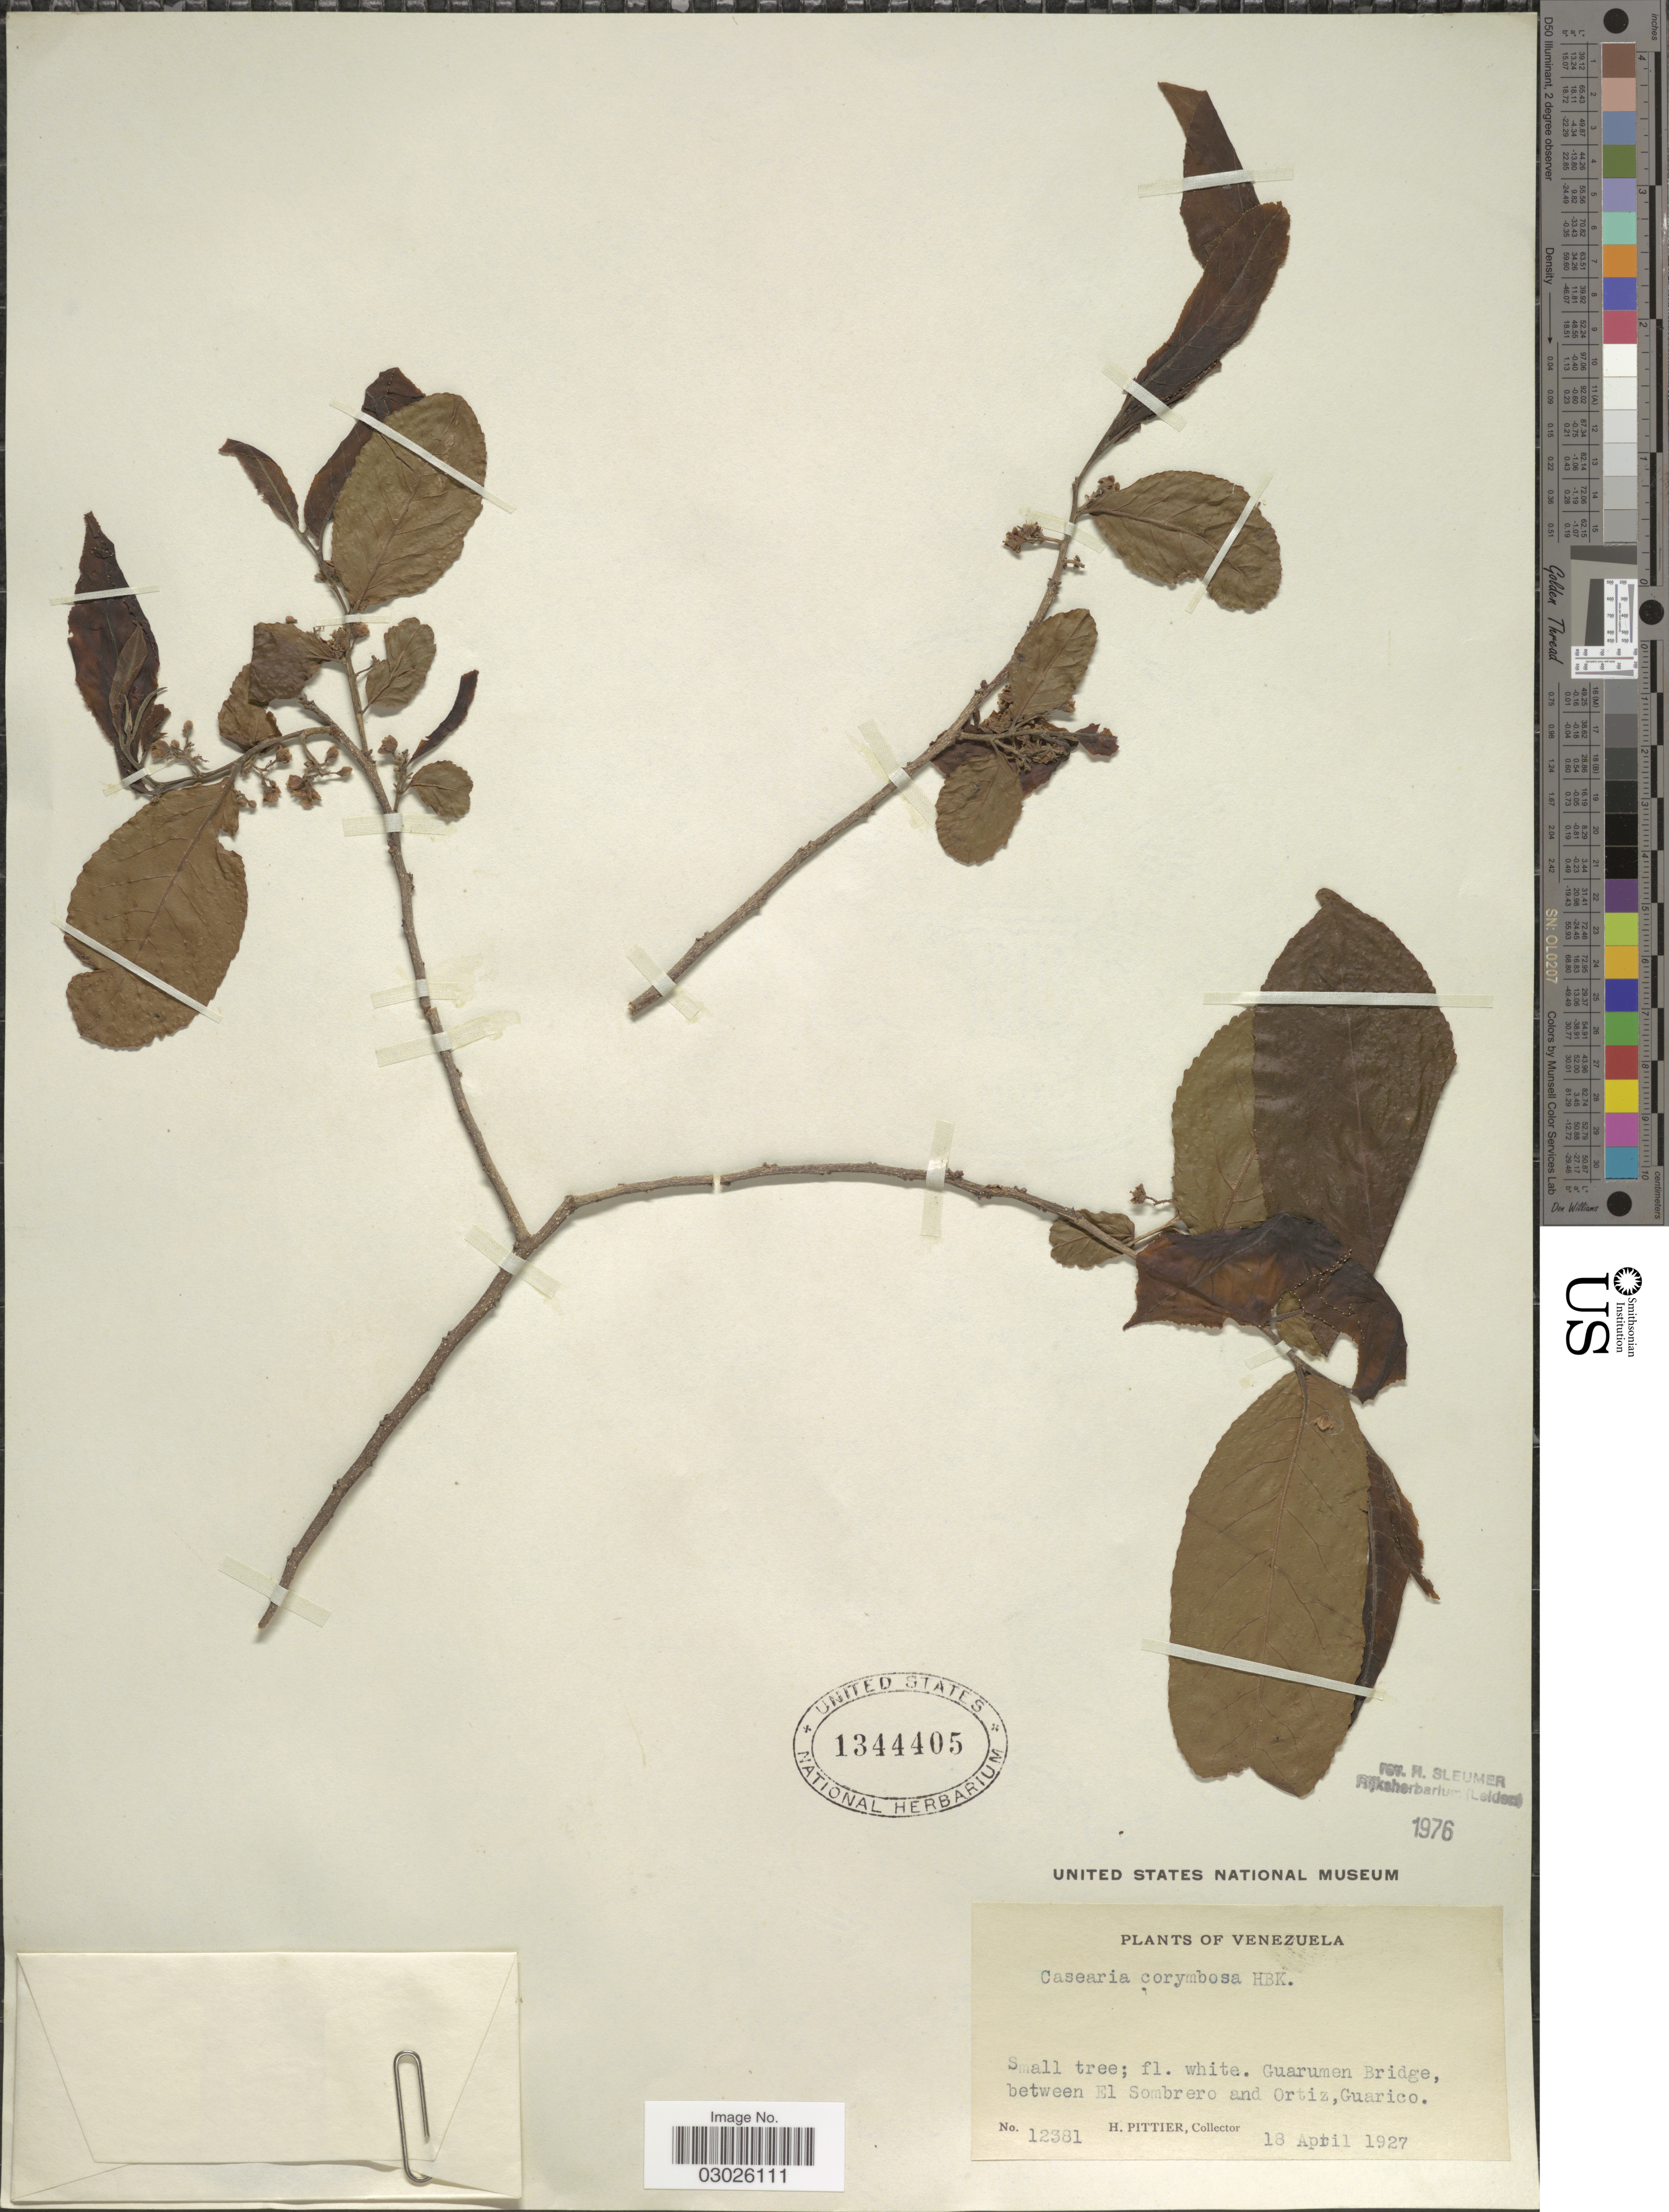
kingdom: Plantae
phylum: Tracheophyta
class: Magnoliopsida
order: Malpighiales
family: Salicaceae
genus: Casearia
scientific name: Casearia corymbosa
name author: Kunth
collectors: H. F. Pittier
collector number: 12381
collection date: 1927-04-18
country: Venezuela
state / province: Guárico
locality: Guarumen Bridge, between El Sombrero and Ortiz.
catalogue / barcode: US 1344405